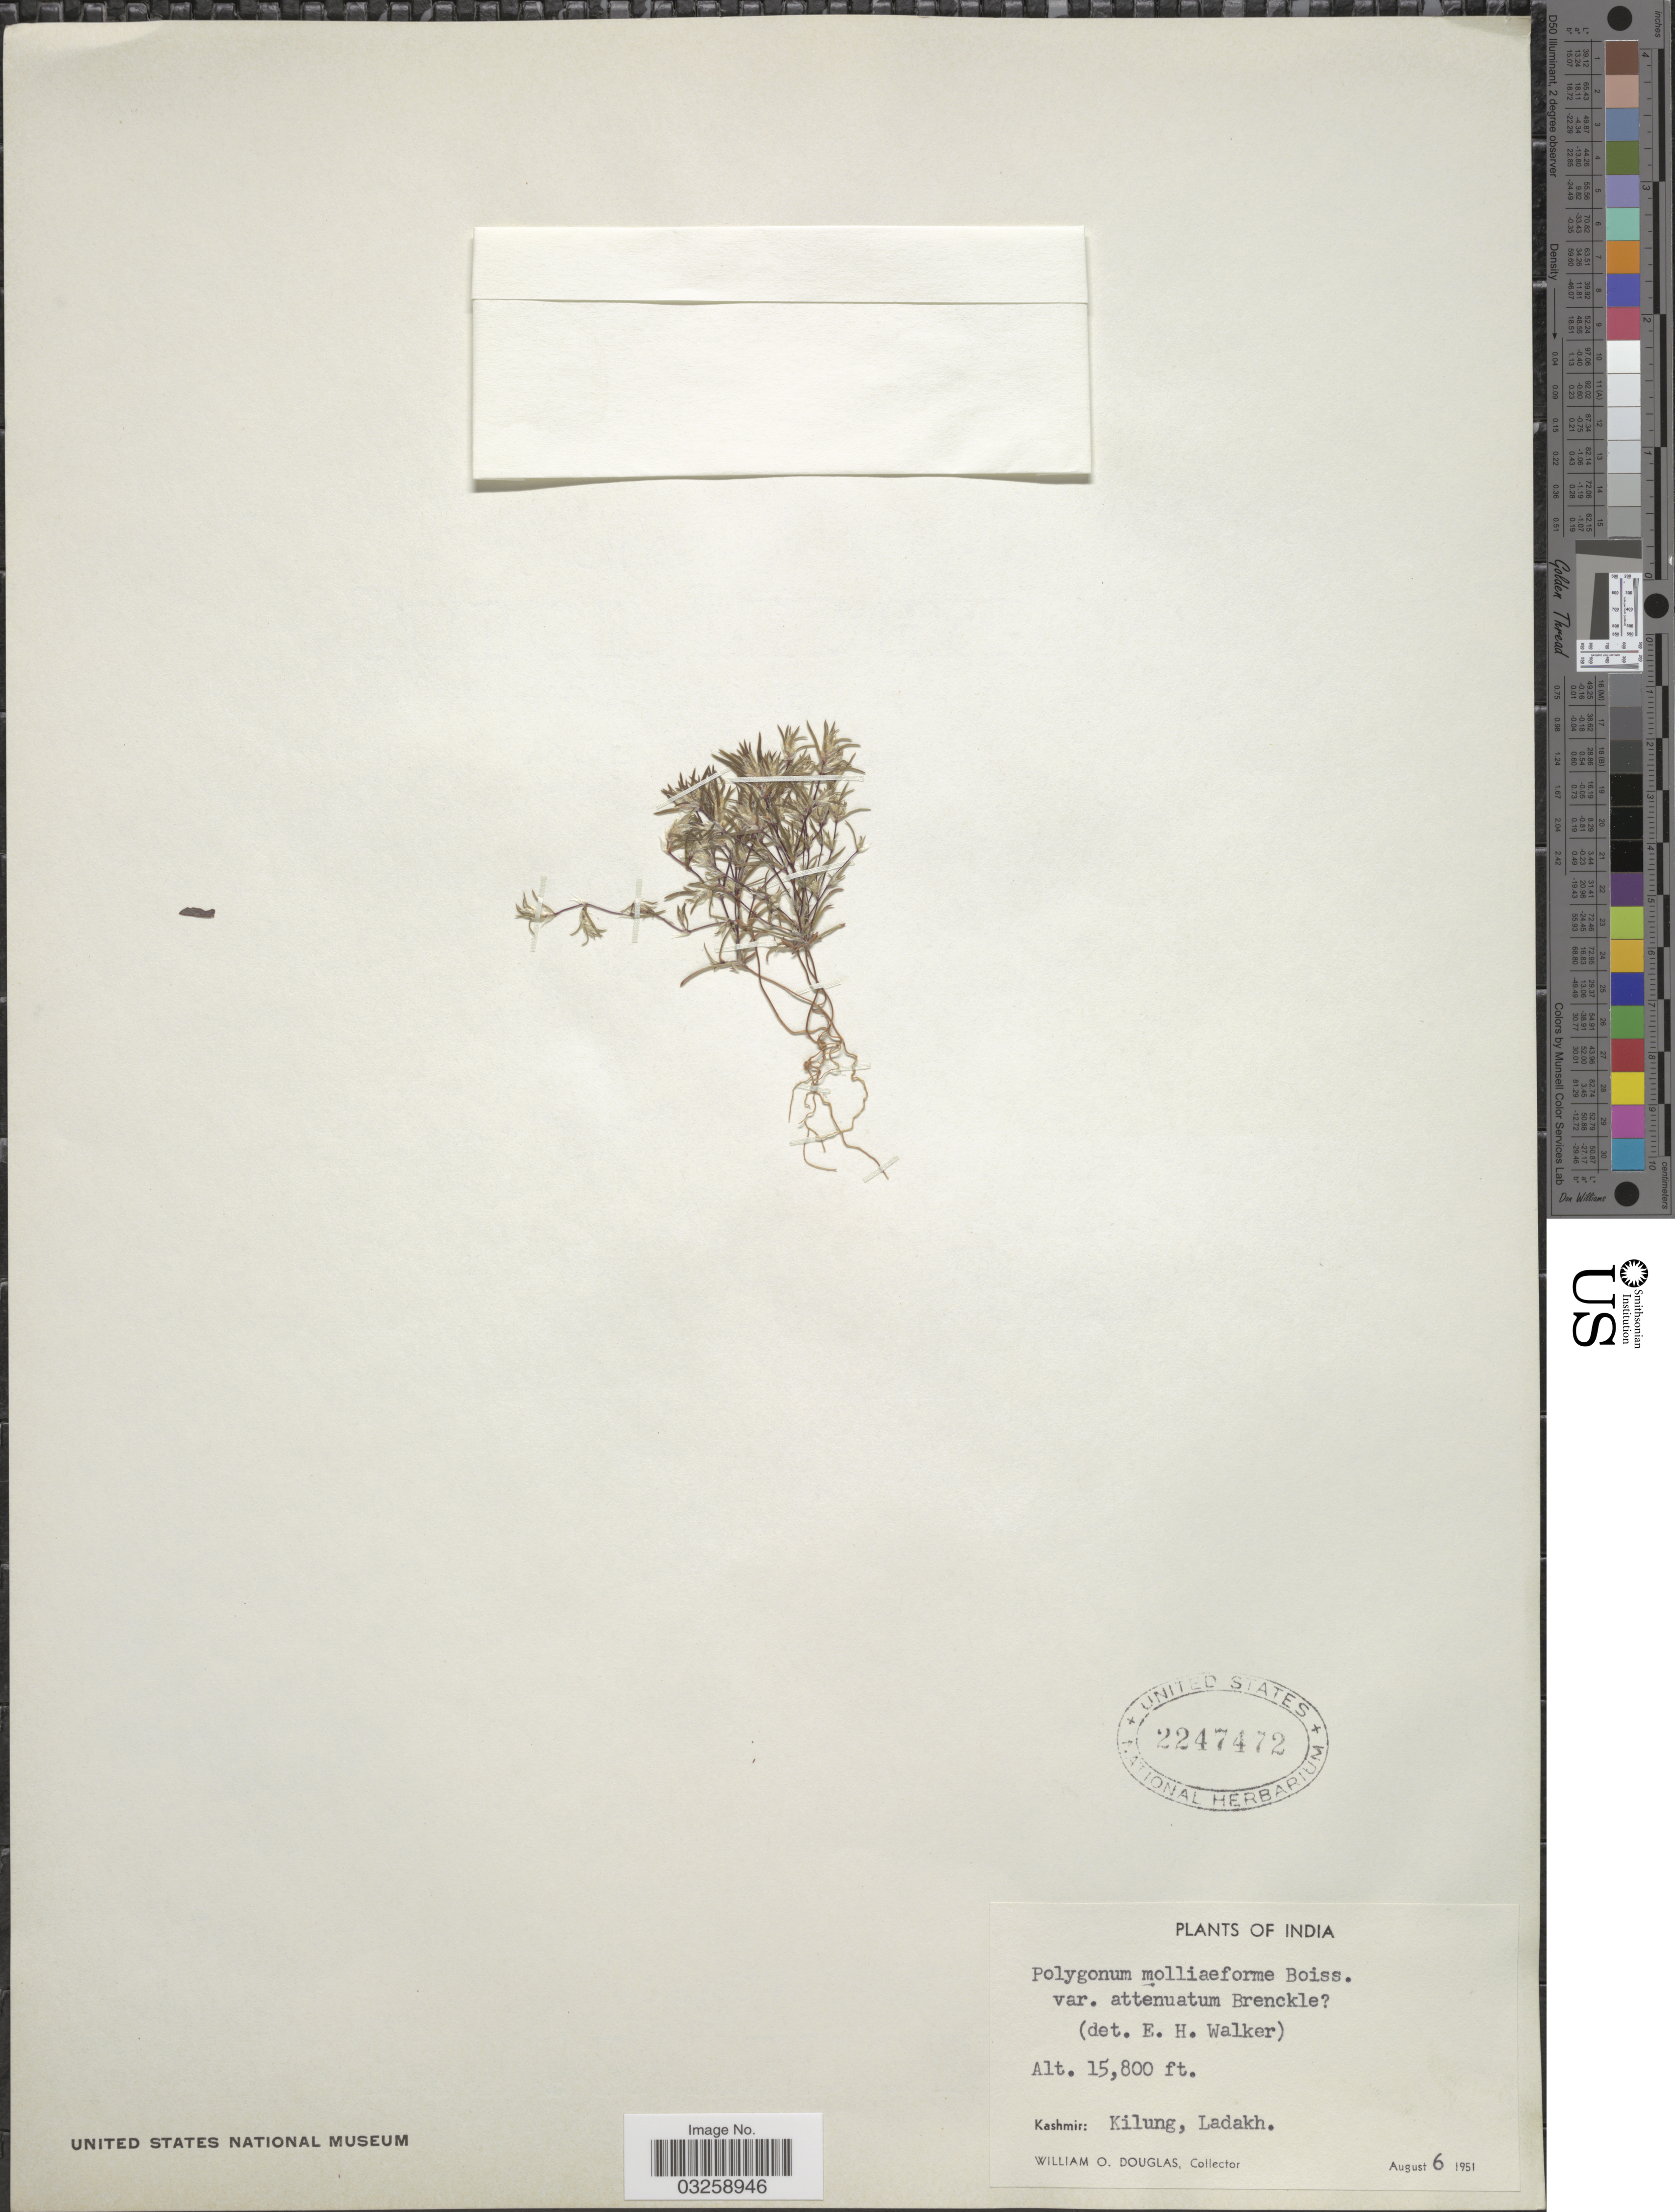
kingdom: Plantae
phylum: Tracheophyta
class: Magnoliopsida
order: Caryophyllales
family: Polygonaceae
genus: Polygonum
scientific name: Polygonum molliiforme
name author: Boiss.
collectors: W. Douglas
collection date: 1951-08-06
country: India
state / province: Jammu and Kashmir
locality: Kashmir: Kilung, Ladakh.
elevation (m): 4816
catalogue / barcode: US 2247472